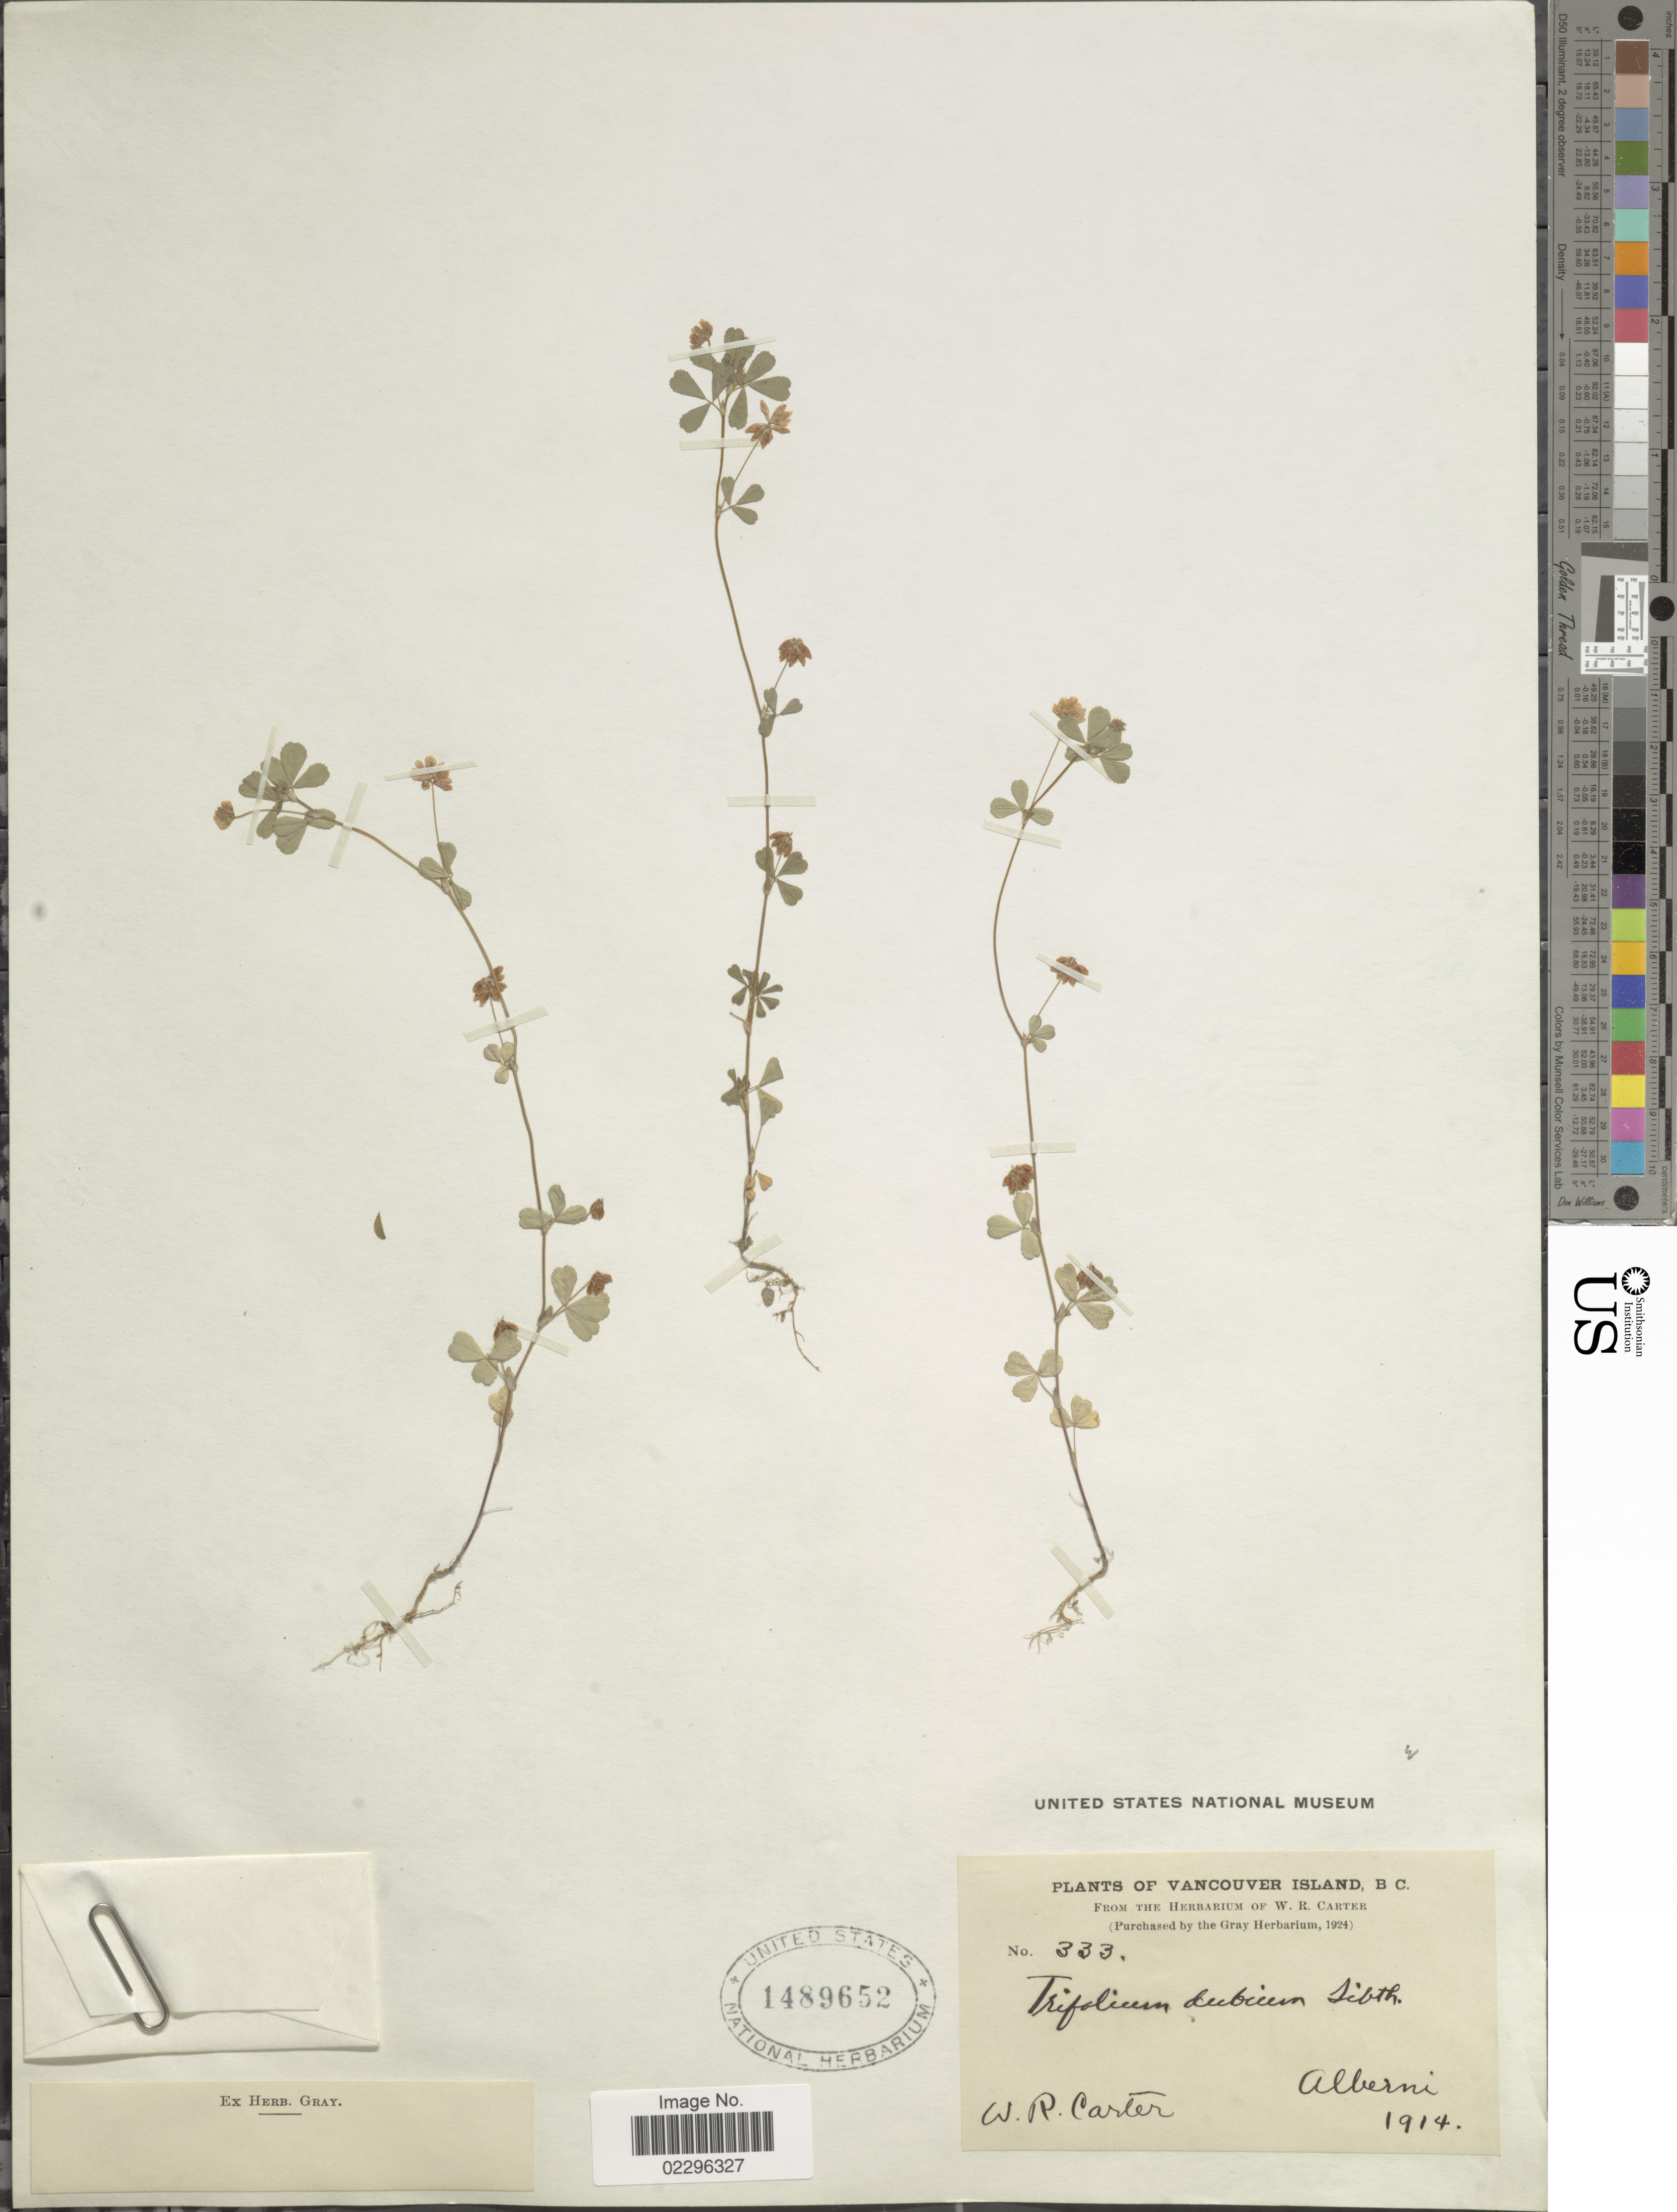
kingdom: Plantae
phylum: Tracheophyta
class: Magnoliopsida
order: Fabales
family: Fabaceae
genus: Trifolium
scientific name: Trifolium dubium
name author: Sibth.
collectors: W. R. Carter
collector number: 333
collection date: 1914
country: Canada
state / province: British Columbia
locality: Vancouver Island, B. C. Alberni.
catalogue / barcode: US 1489652